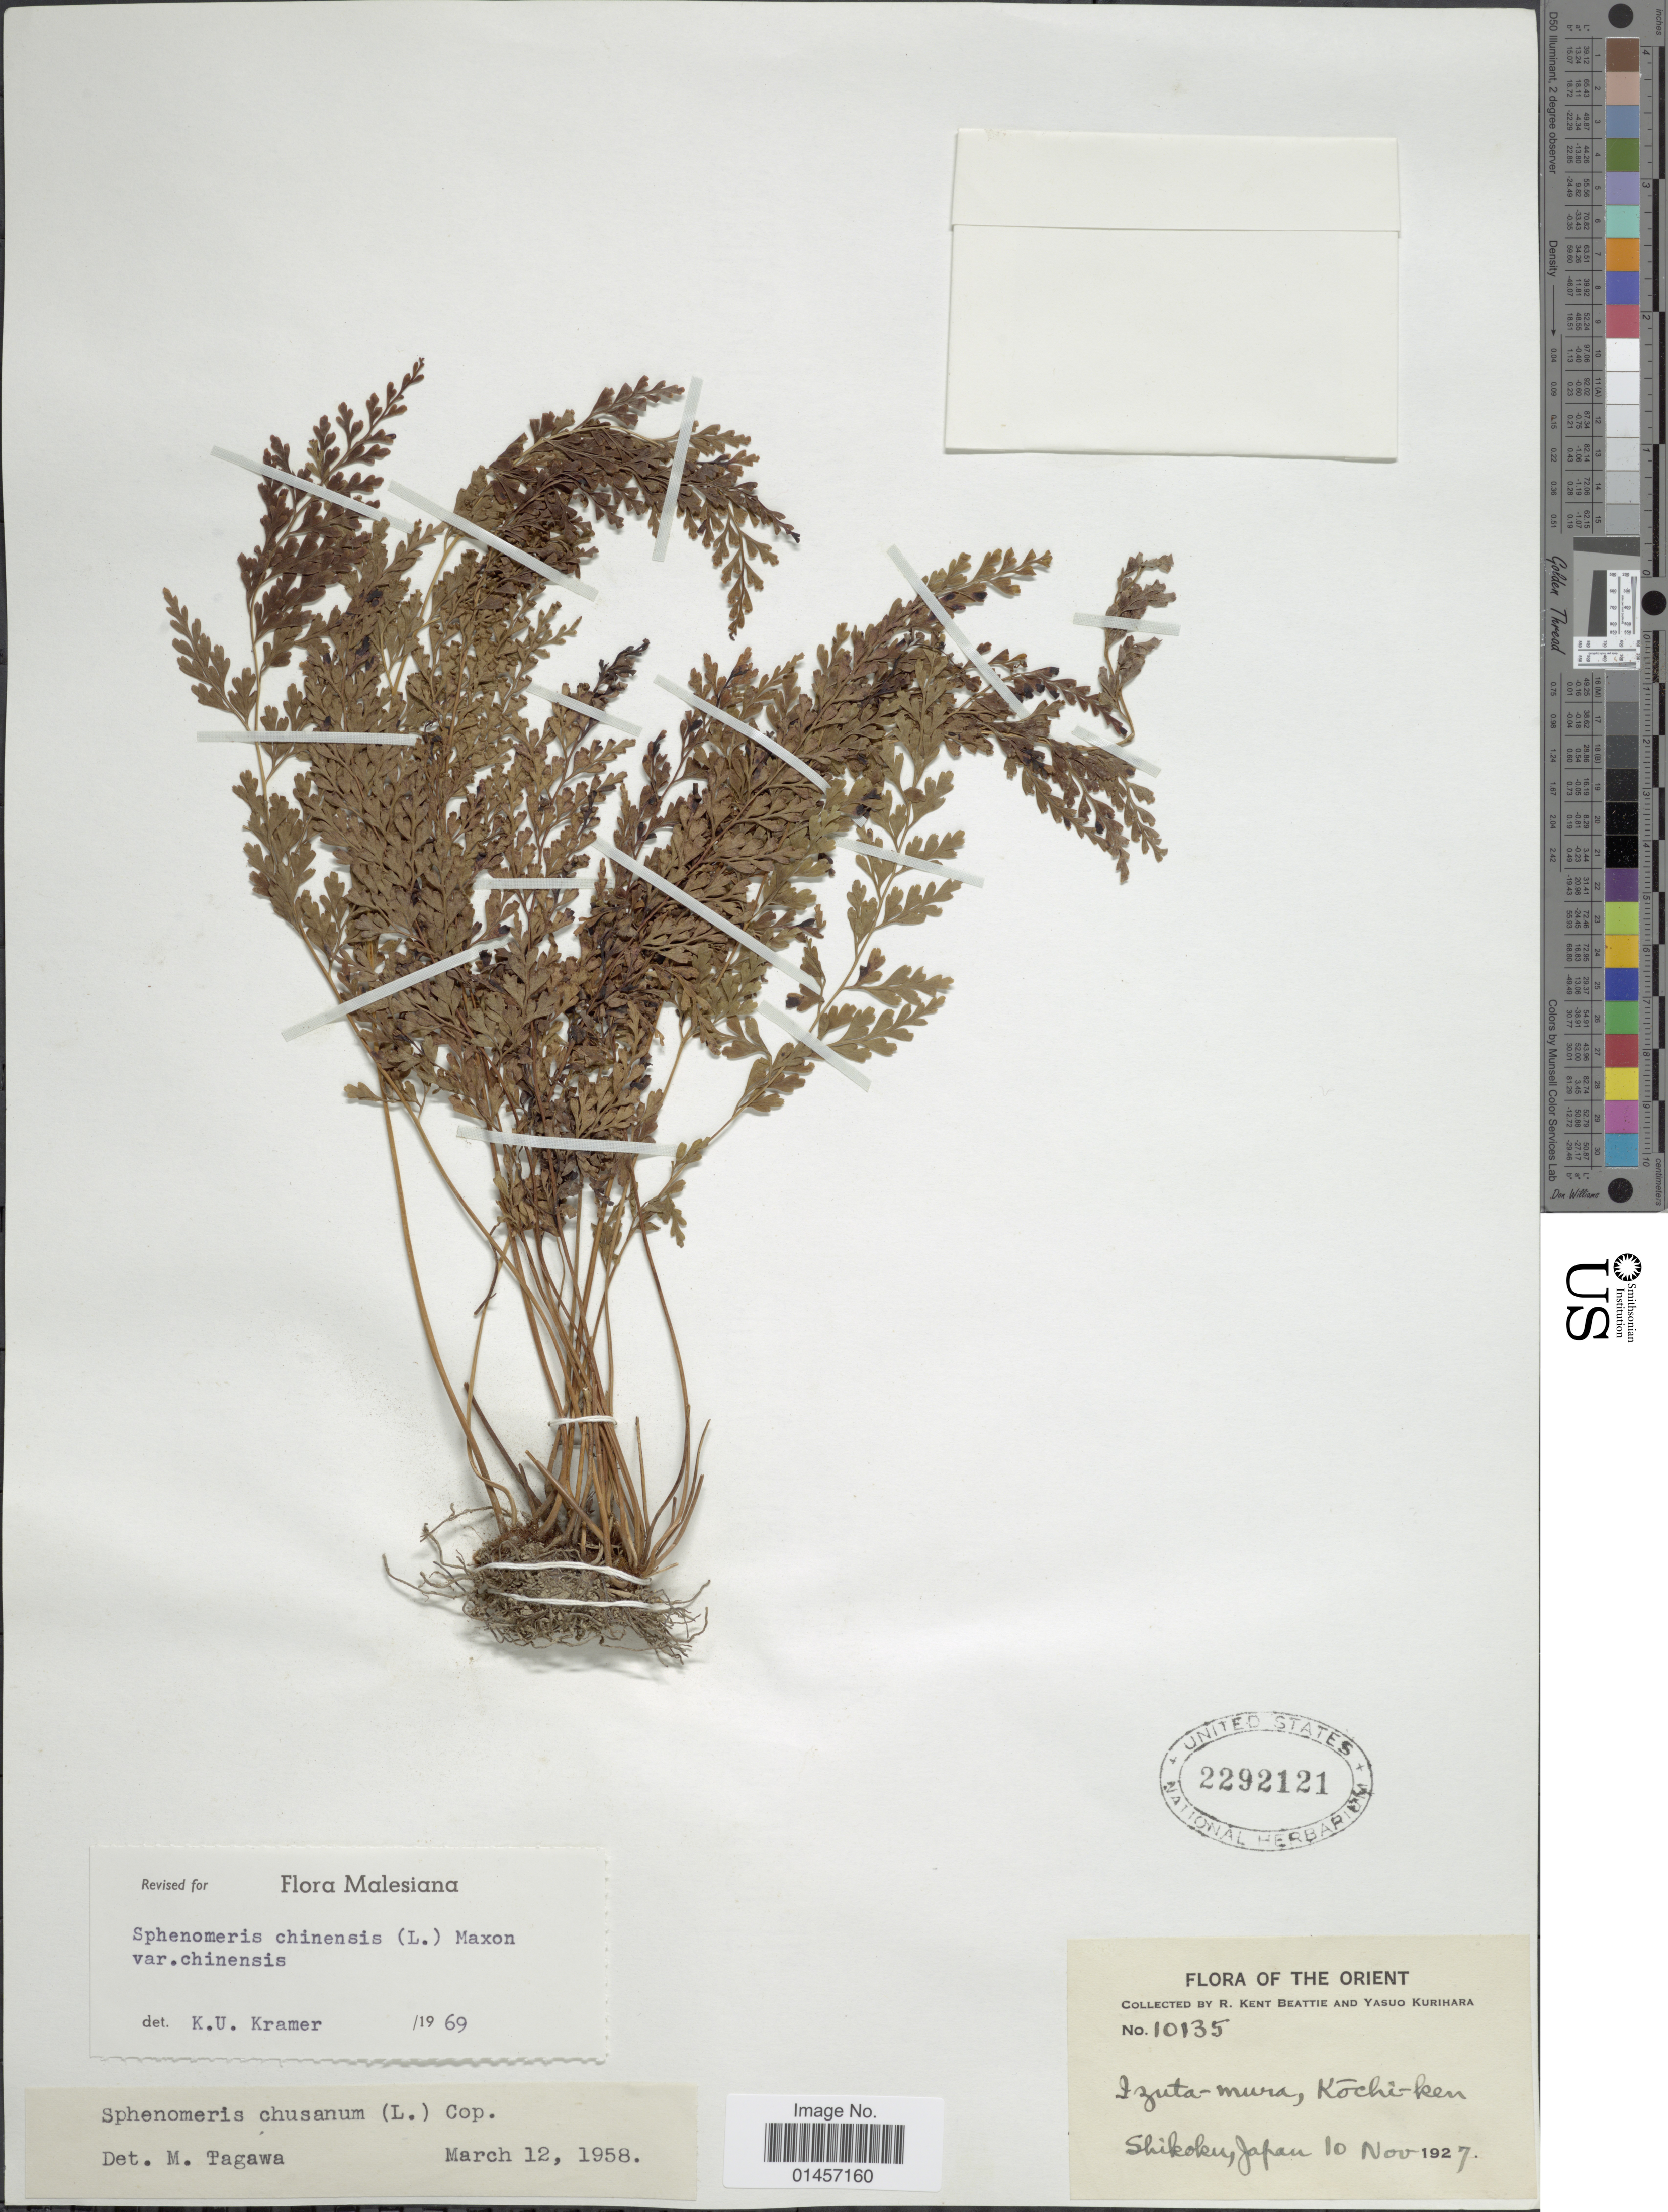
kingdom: Plantae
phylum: Tracheophyta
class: Polypodiopsida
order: Polypodiales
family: Lindsaeaceae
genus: Sphenomeris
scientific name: Sphenomeris chinensis var. chinensis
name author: (L.) Maxon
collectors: R. K. Beattie & Y. Kurihara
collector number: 10135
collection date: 1927-11-10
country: Japan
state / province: Koti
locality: The Orient, Izuta-mura, Kochi-ken, Shikoku, Japan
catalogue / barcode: US 2292121